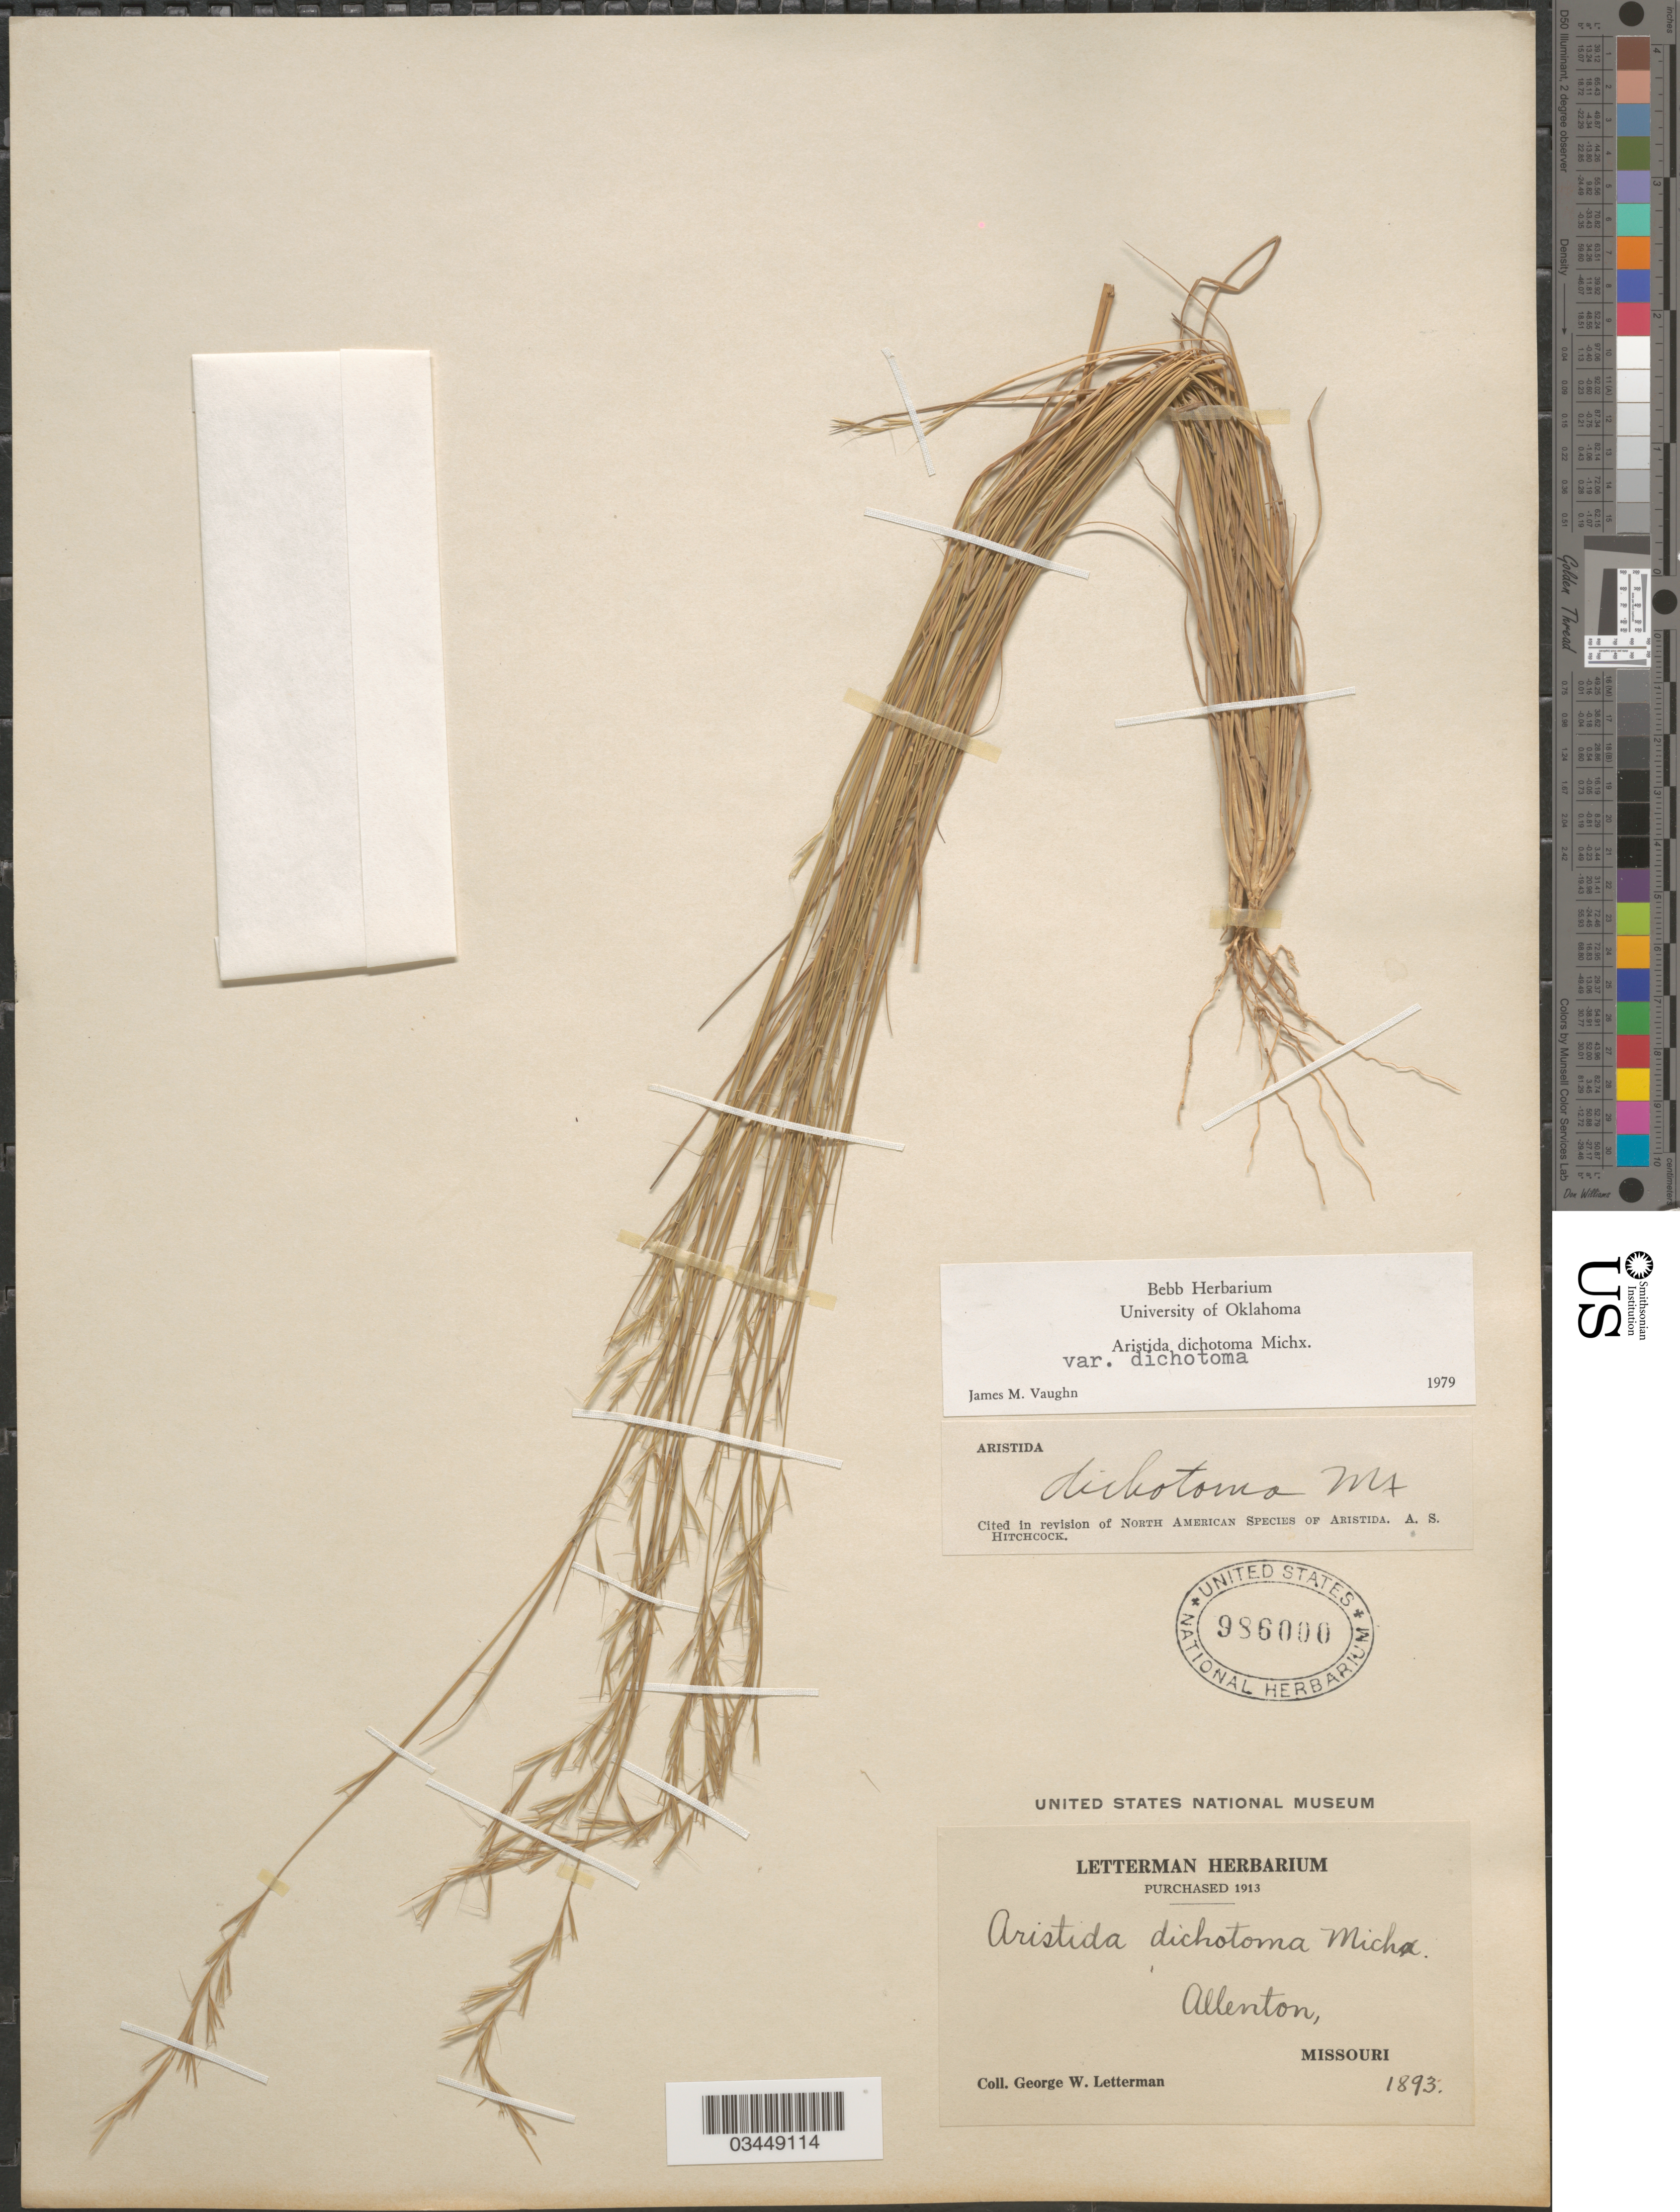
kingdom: Plantae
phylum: Tracheophyta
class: Liliopsida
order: Poales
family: Poaceae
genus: Aristida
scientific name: Aristida dichotoma var. dichotoma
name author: Michx.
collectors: G. W. Letterman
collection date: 1893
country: United States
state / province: Missouri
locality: Allenton.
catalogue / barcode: US 986000